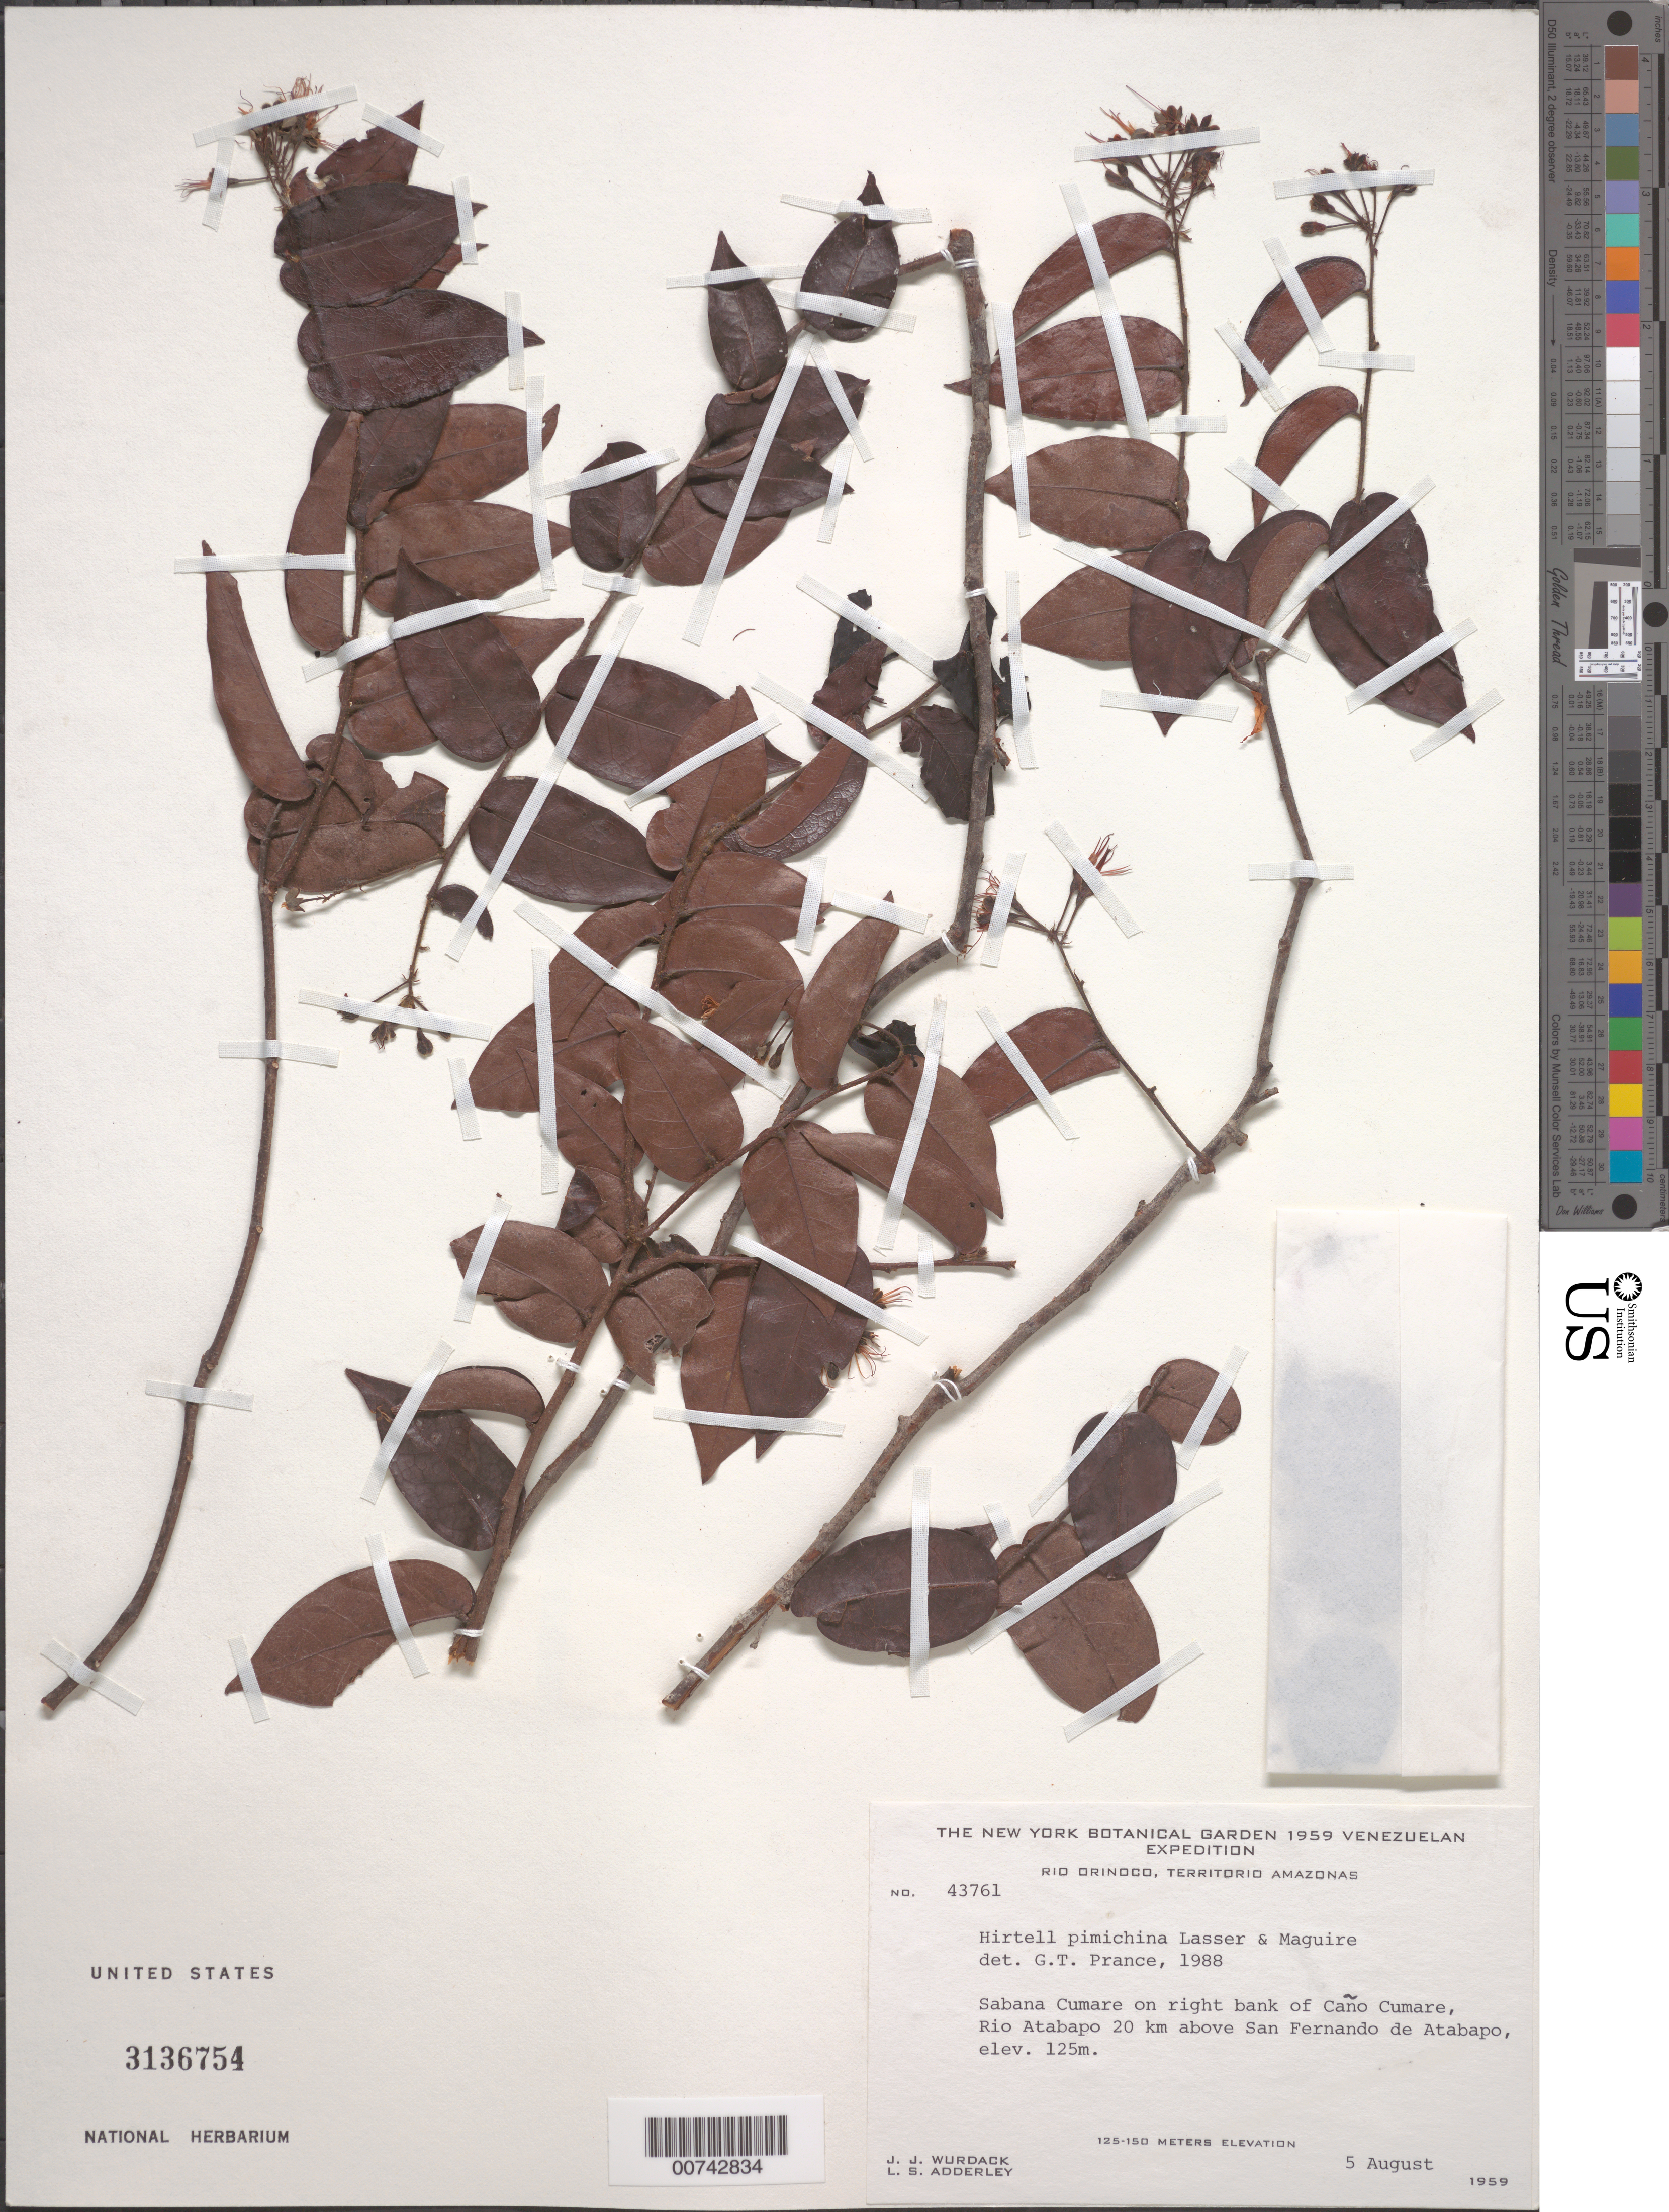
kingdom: Plantae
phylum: Tracheophyta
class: Magnoliopsida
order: Malpighiales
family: Chrysobalanaceae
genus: Hirtella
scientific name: Hirtella pimichina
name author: Lasser & Maguire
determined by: Prance, G. T.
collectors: J. J. Wurdack & L. S. Adderley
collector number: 43761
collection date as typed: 5-Aug-59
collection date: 1959-08-05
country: Venezuela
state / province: Amazonas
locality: Sabana Cumare on right bank of Caño Cumare, Río Atabapo, 20 km above San Fernando de Atabapo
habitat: Riverbank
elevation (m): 125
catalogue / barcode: US 3136754